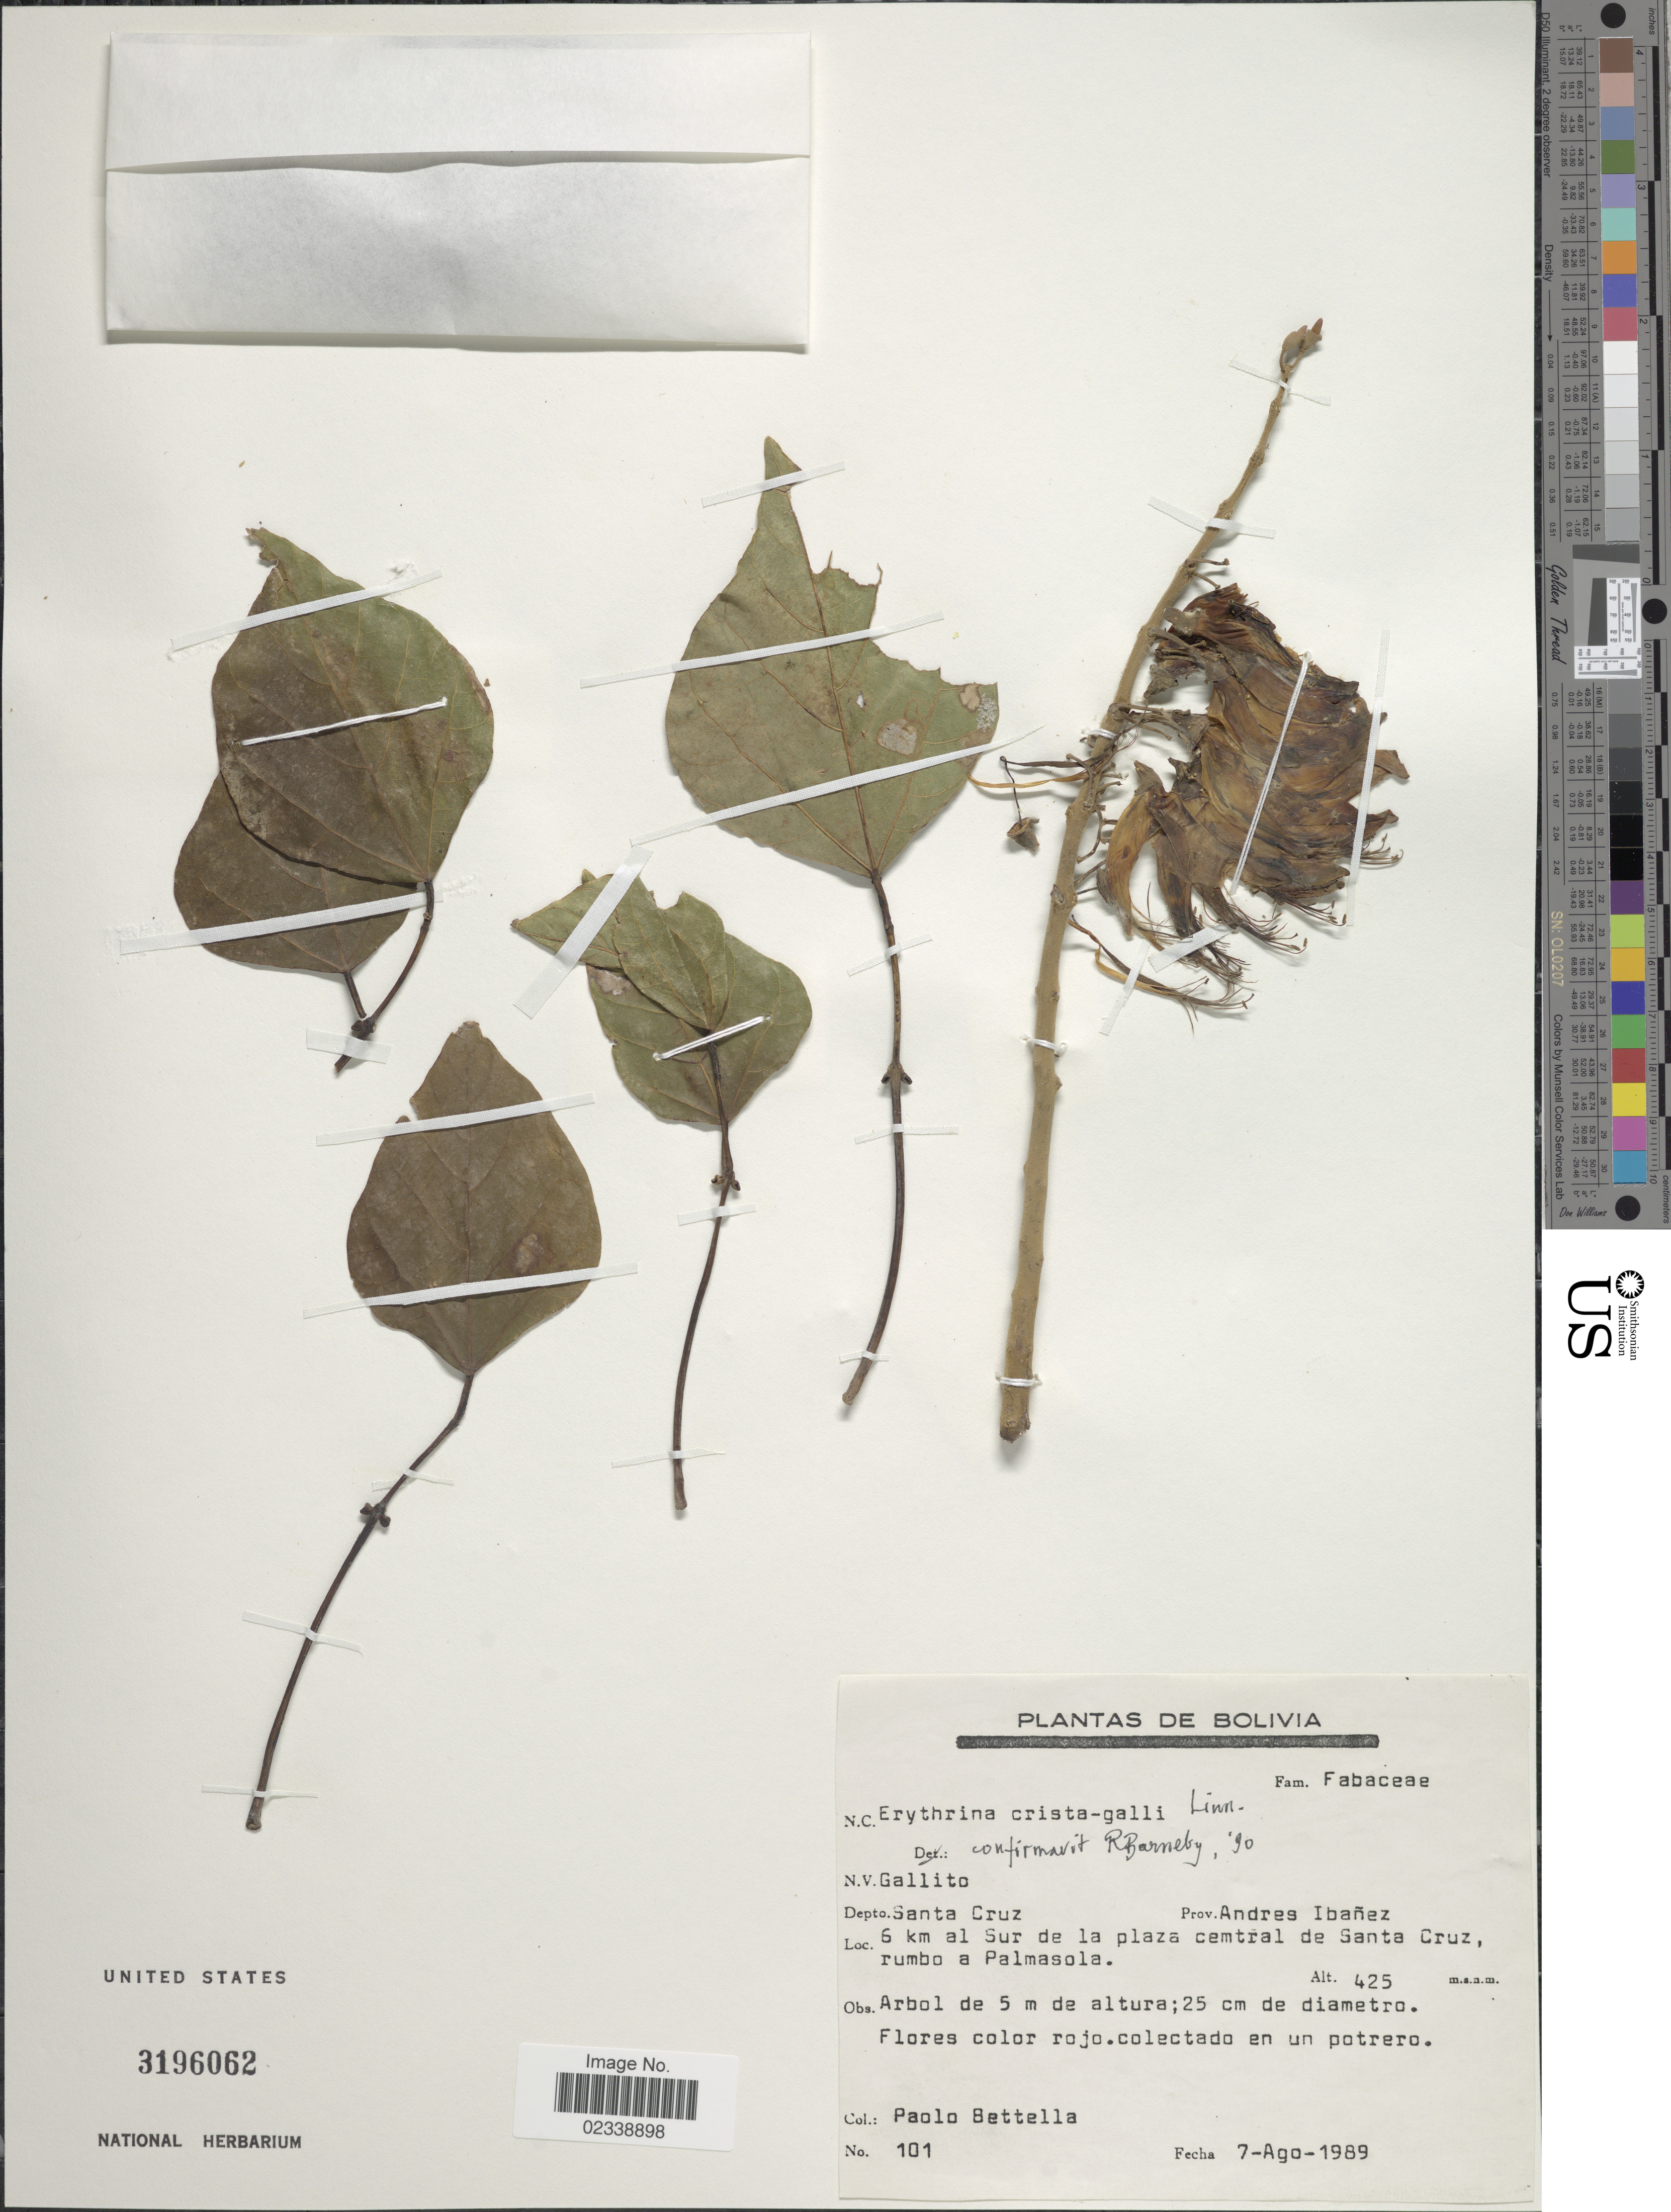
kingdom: Plantae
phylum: Tracheophyta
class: Magnoliopsida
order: Fabales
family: Fabaceae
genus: Erythrina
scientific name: Erythrina crista-galli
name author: L.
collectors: P. Bettela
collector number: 101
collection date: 1989-08-07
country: Bolivia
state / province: Santa Cruz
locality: Prov. Andres Ibanez, 6 km al Sur de la plaza cemtral de Santa Cruz, rumbo a Palmasola.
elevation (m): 425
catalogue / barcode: US 3196062